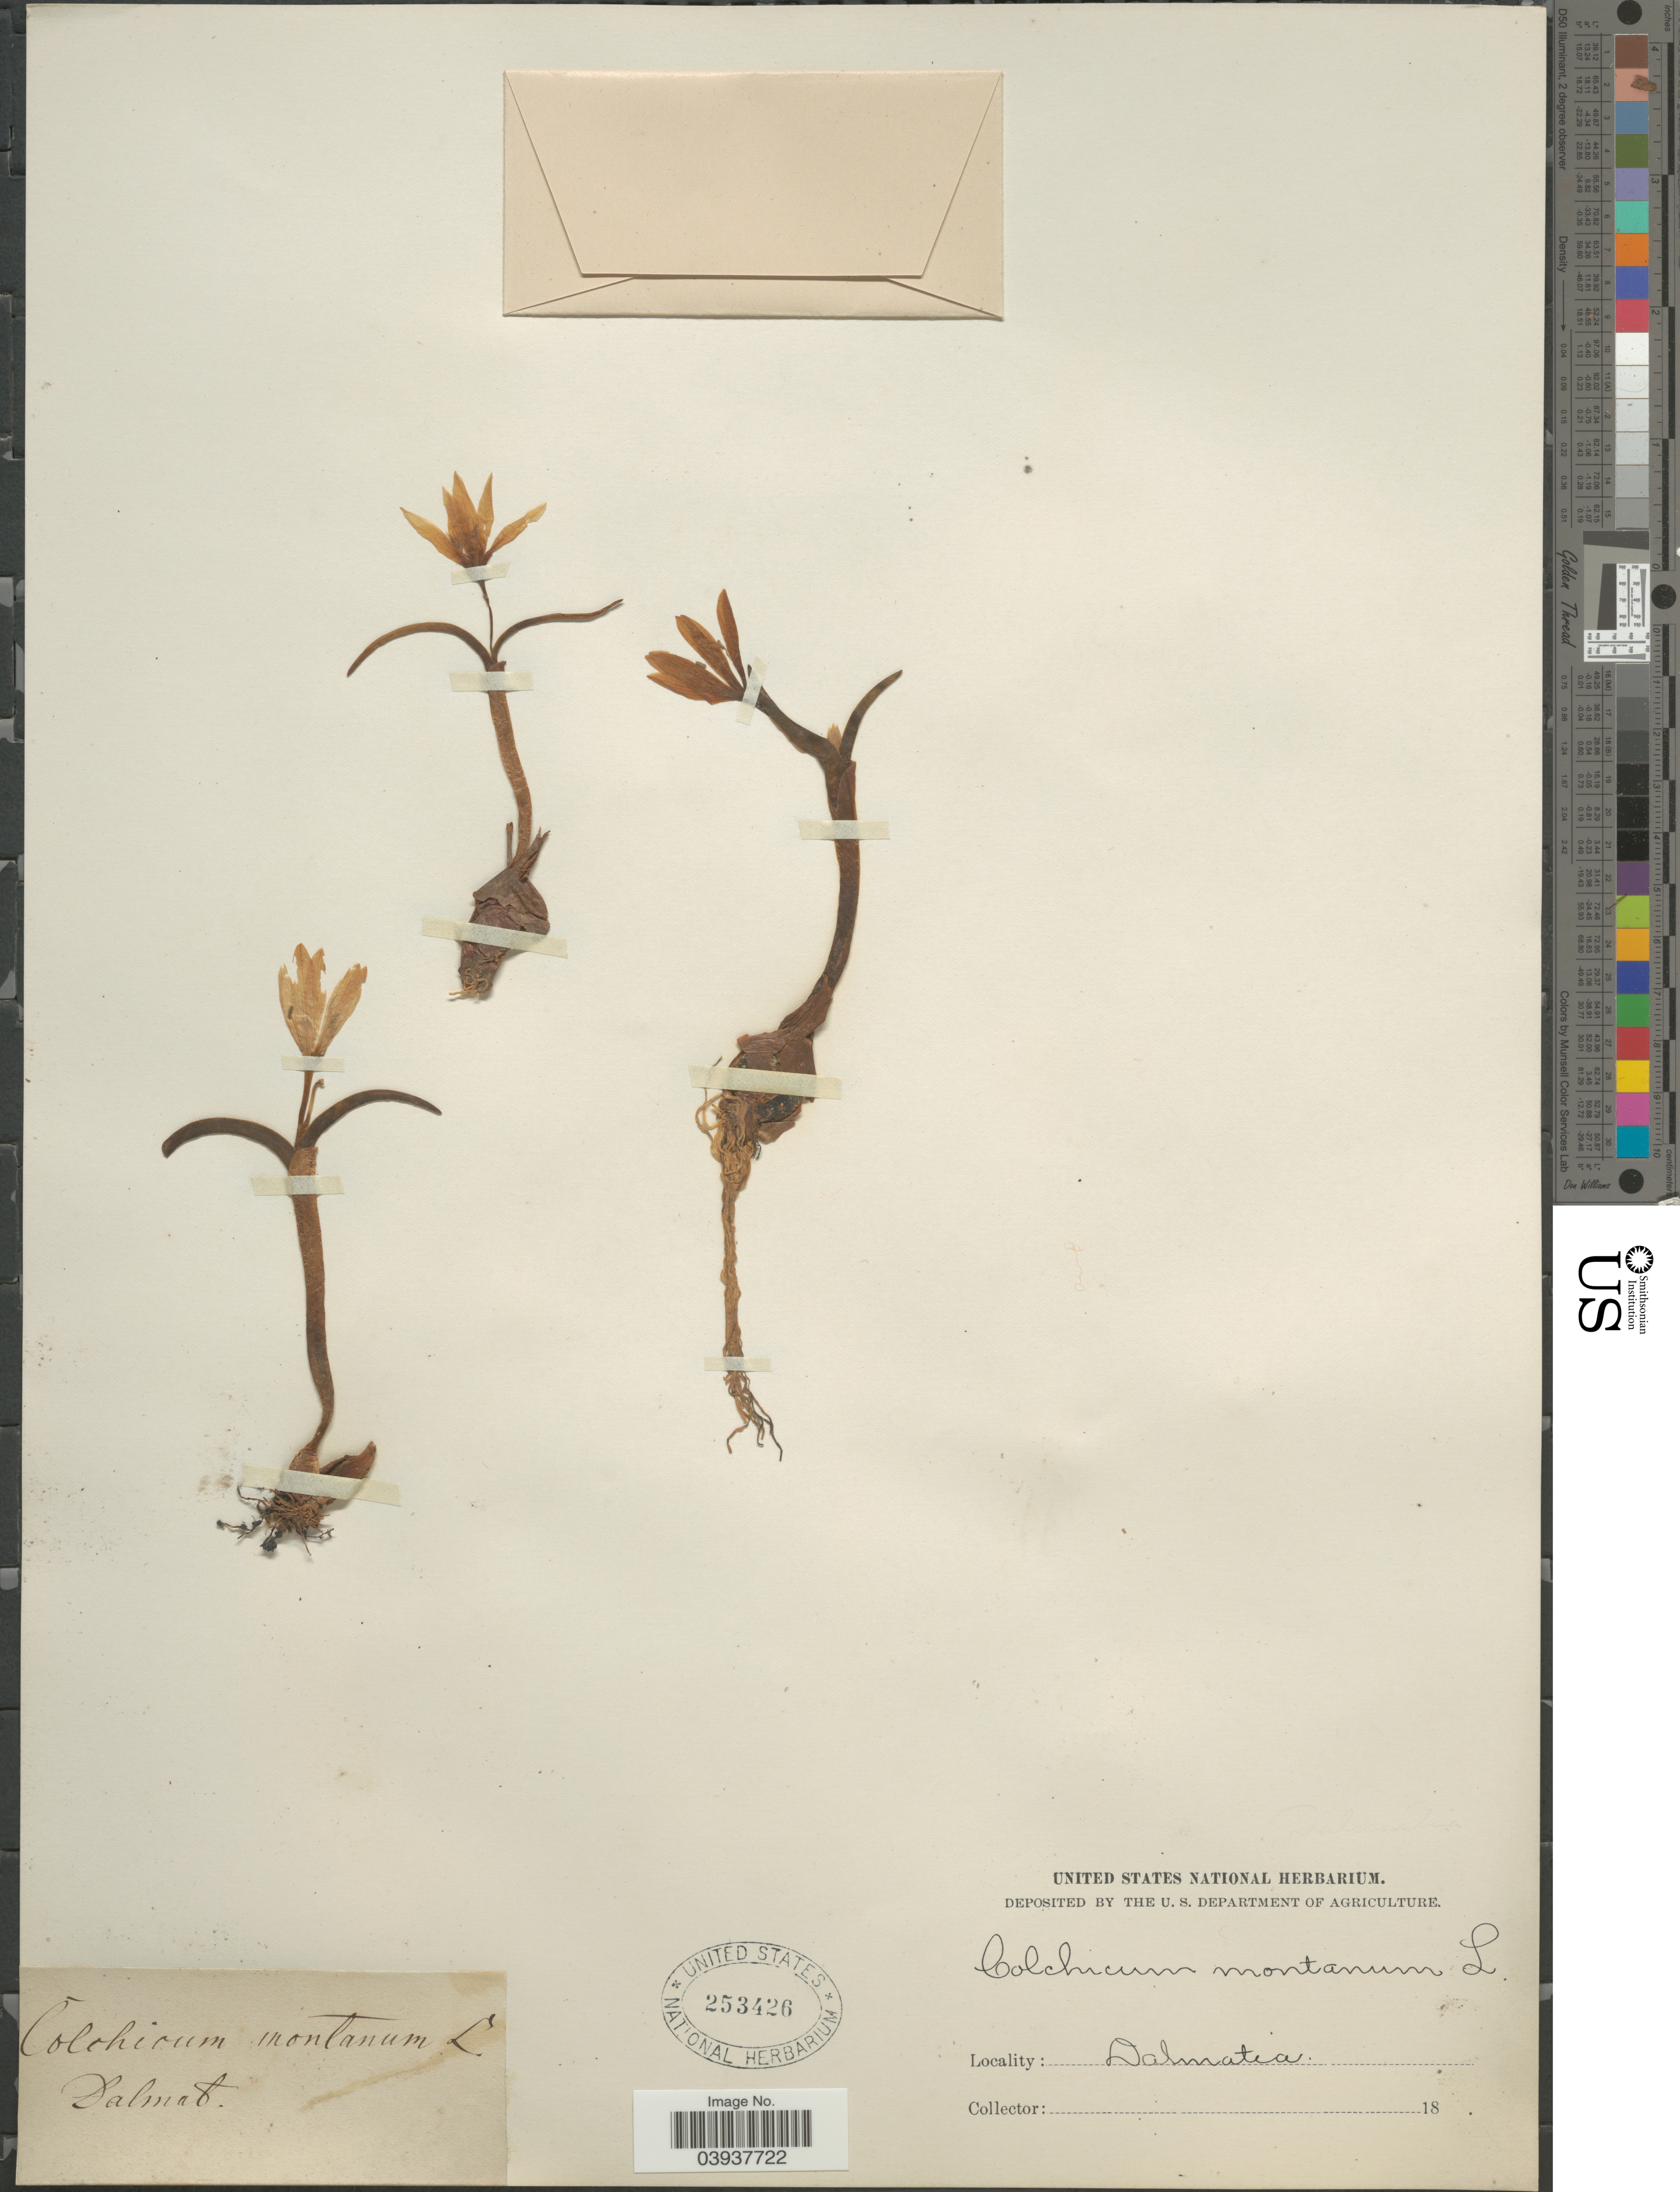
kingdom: Plantae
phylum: Tracheophyta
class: Liliopsida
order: Liliales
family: Colchicaceae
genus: Colchicum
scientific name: Colchicum montanum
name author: L.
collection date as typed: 18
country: Croatia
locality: Dalmatia.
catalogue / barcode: US 253426